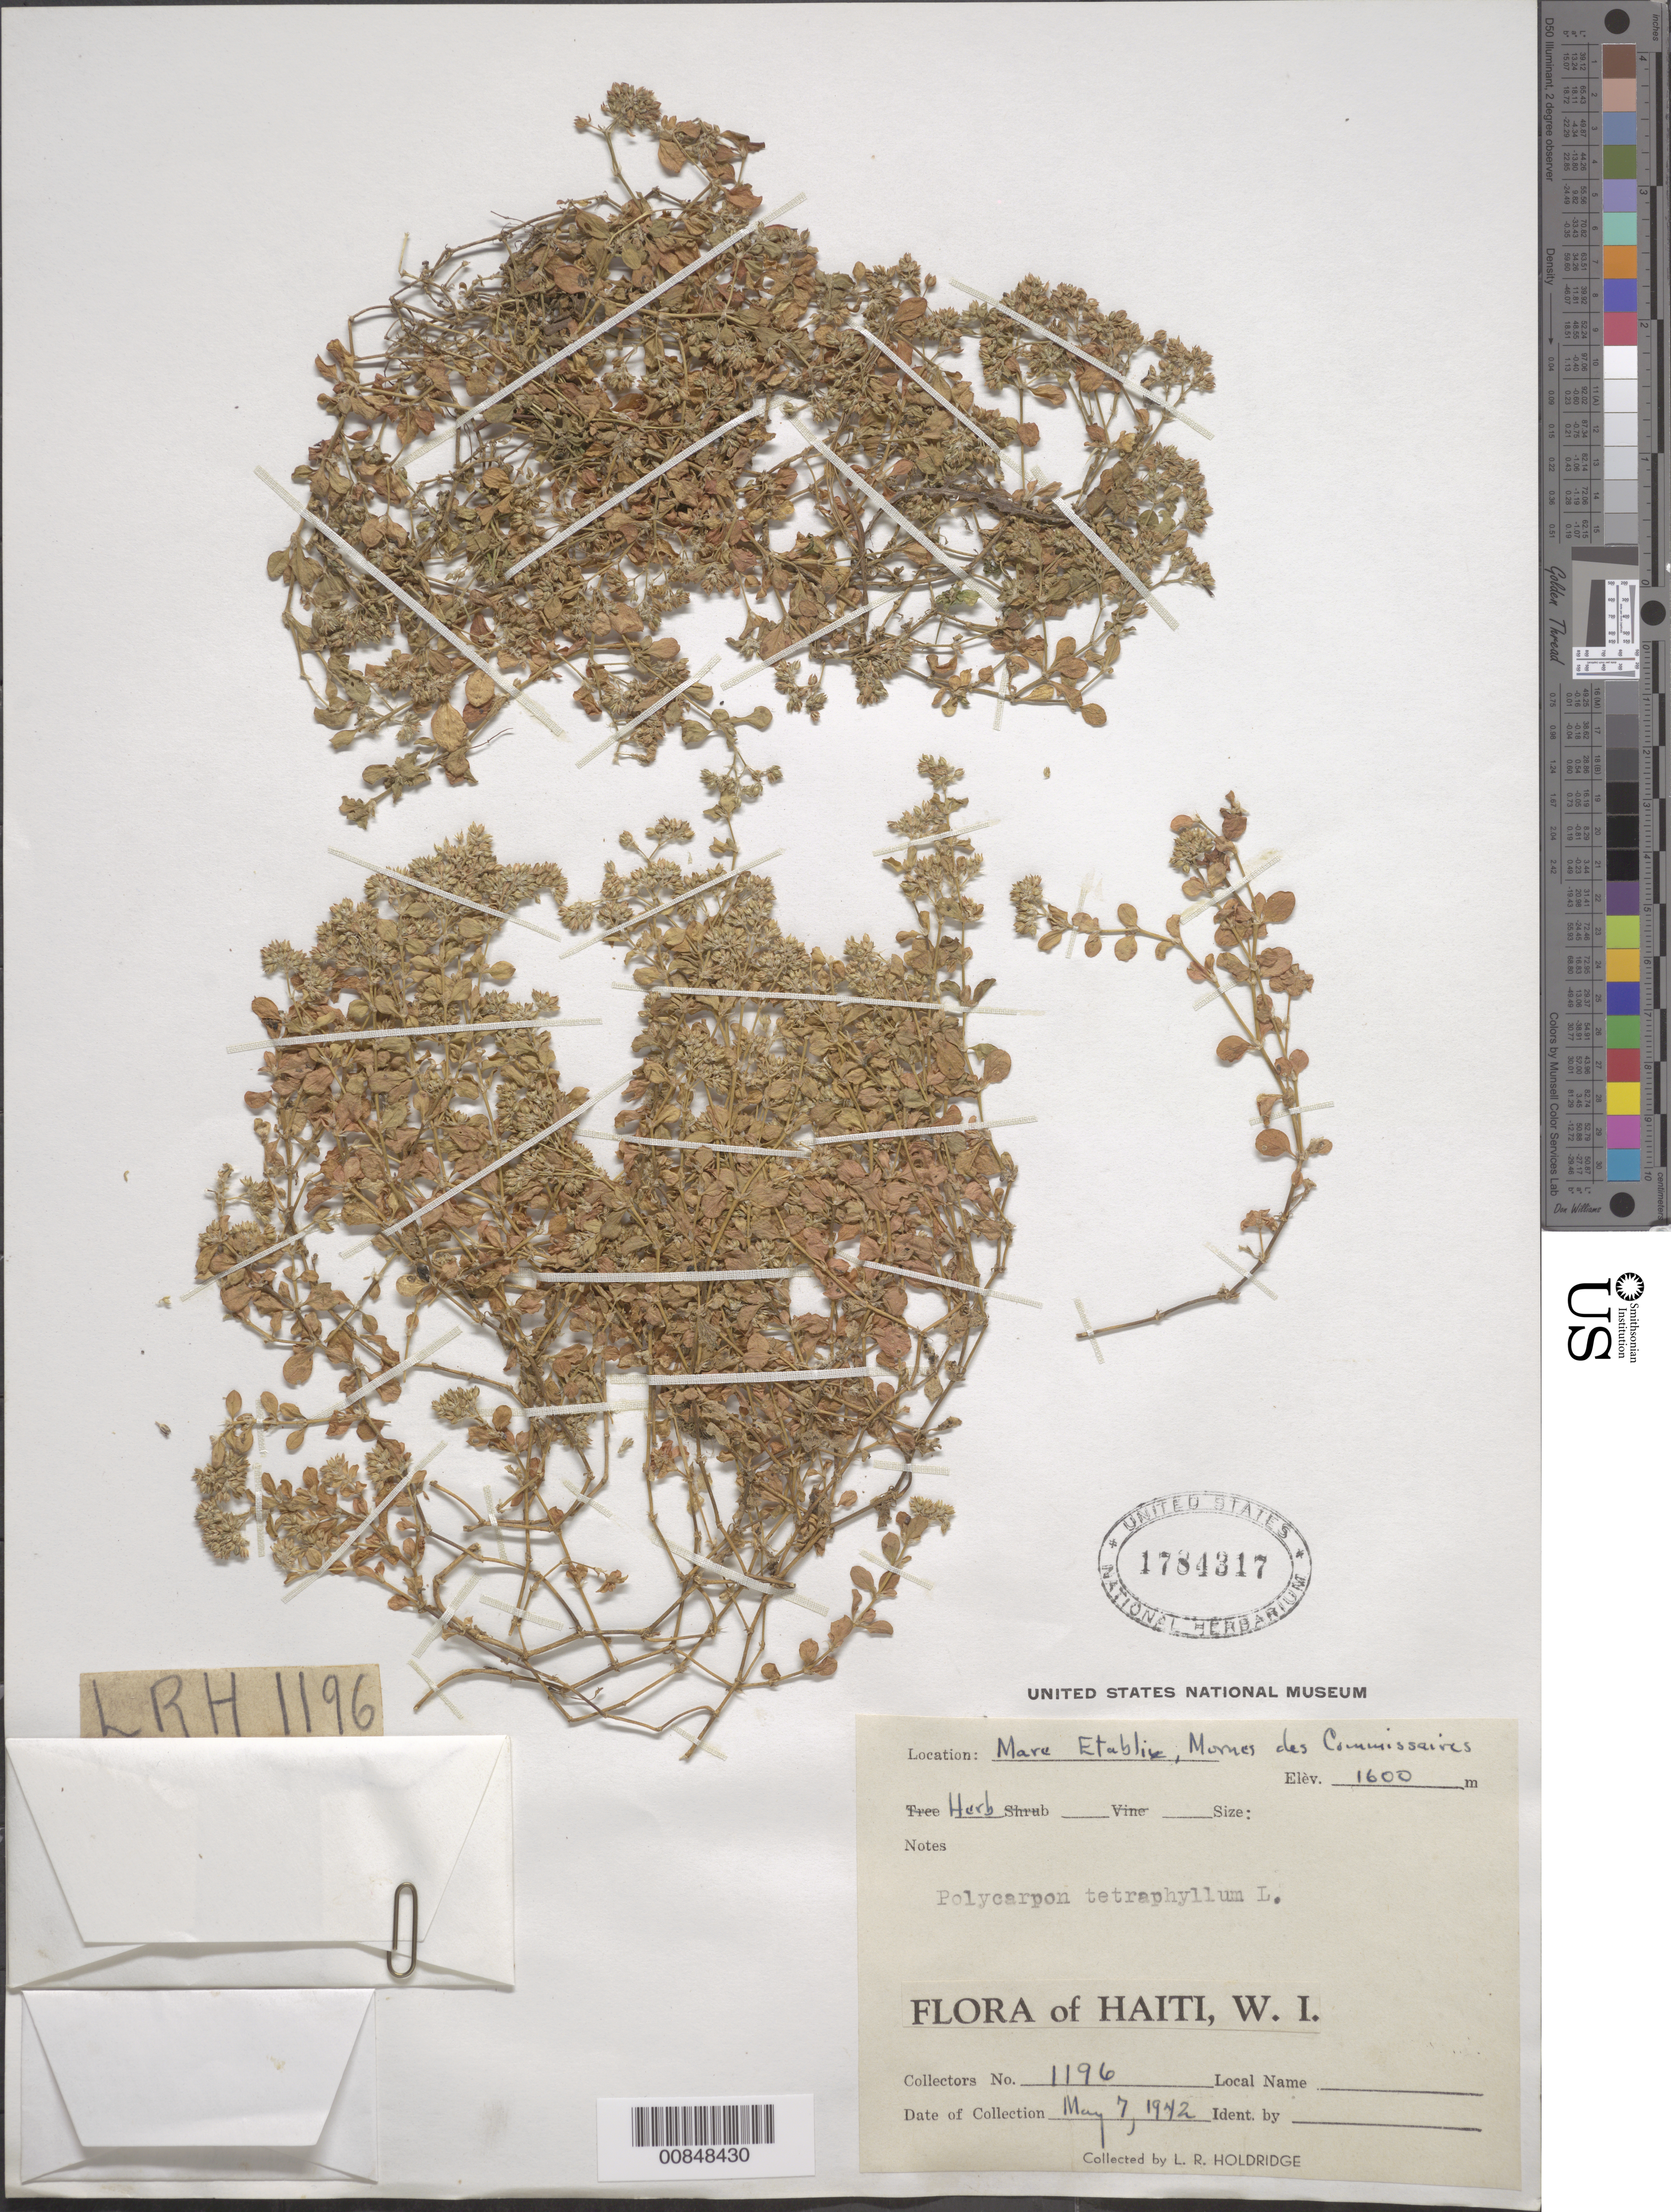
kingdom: Plantae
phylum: Tracheophyta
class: Magnoliopsida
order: Caryophyllales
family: Caryophyllaceae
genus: Polycarpon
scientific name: Polycarpon tetraphyllum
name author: (L.) L.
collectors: L. Holdridge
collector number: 1196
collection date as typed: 07 May 1942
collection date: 1942-05-07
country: Haiti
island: Hispaniola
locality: Mare Etablie, Mornes des Commissaires.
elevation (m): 1600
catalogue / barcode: US 1784317